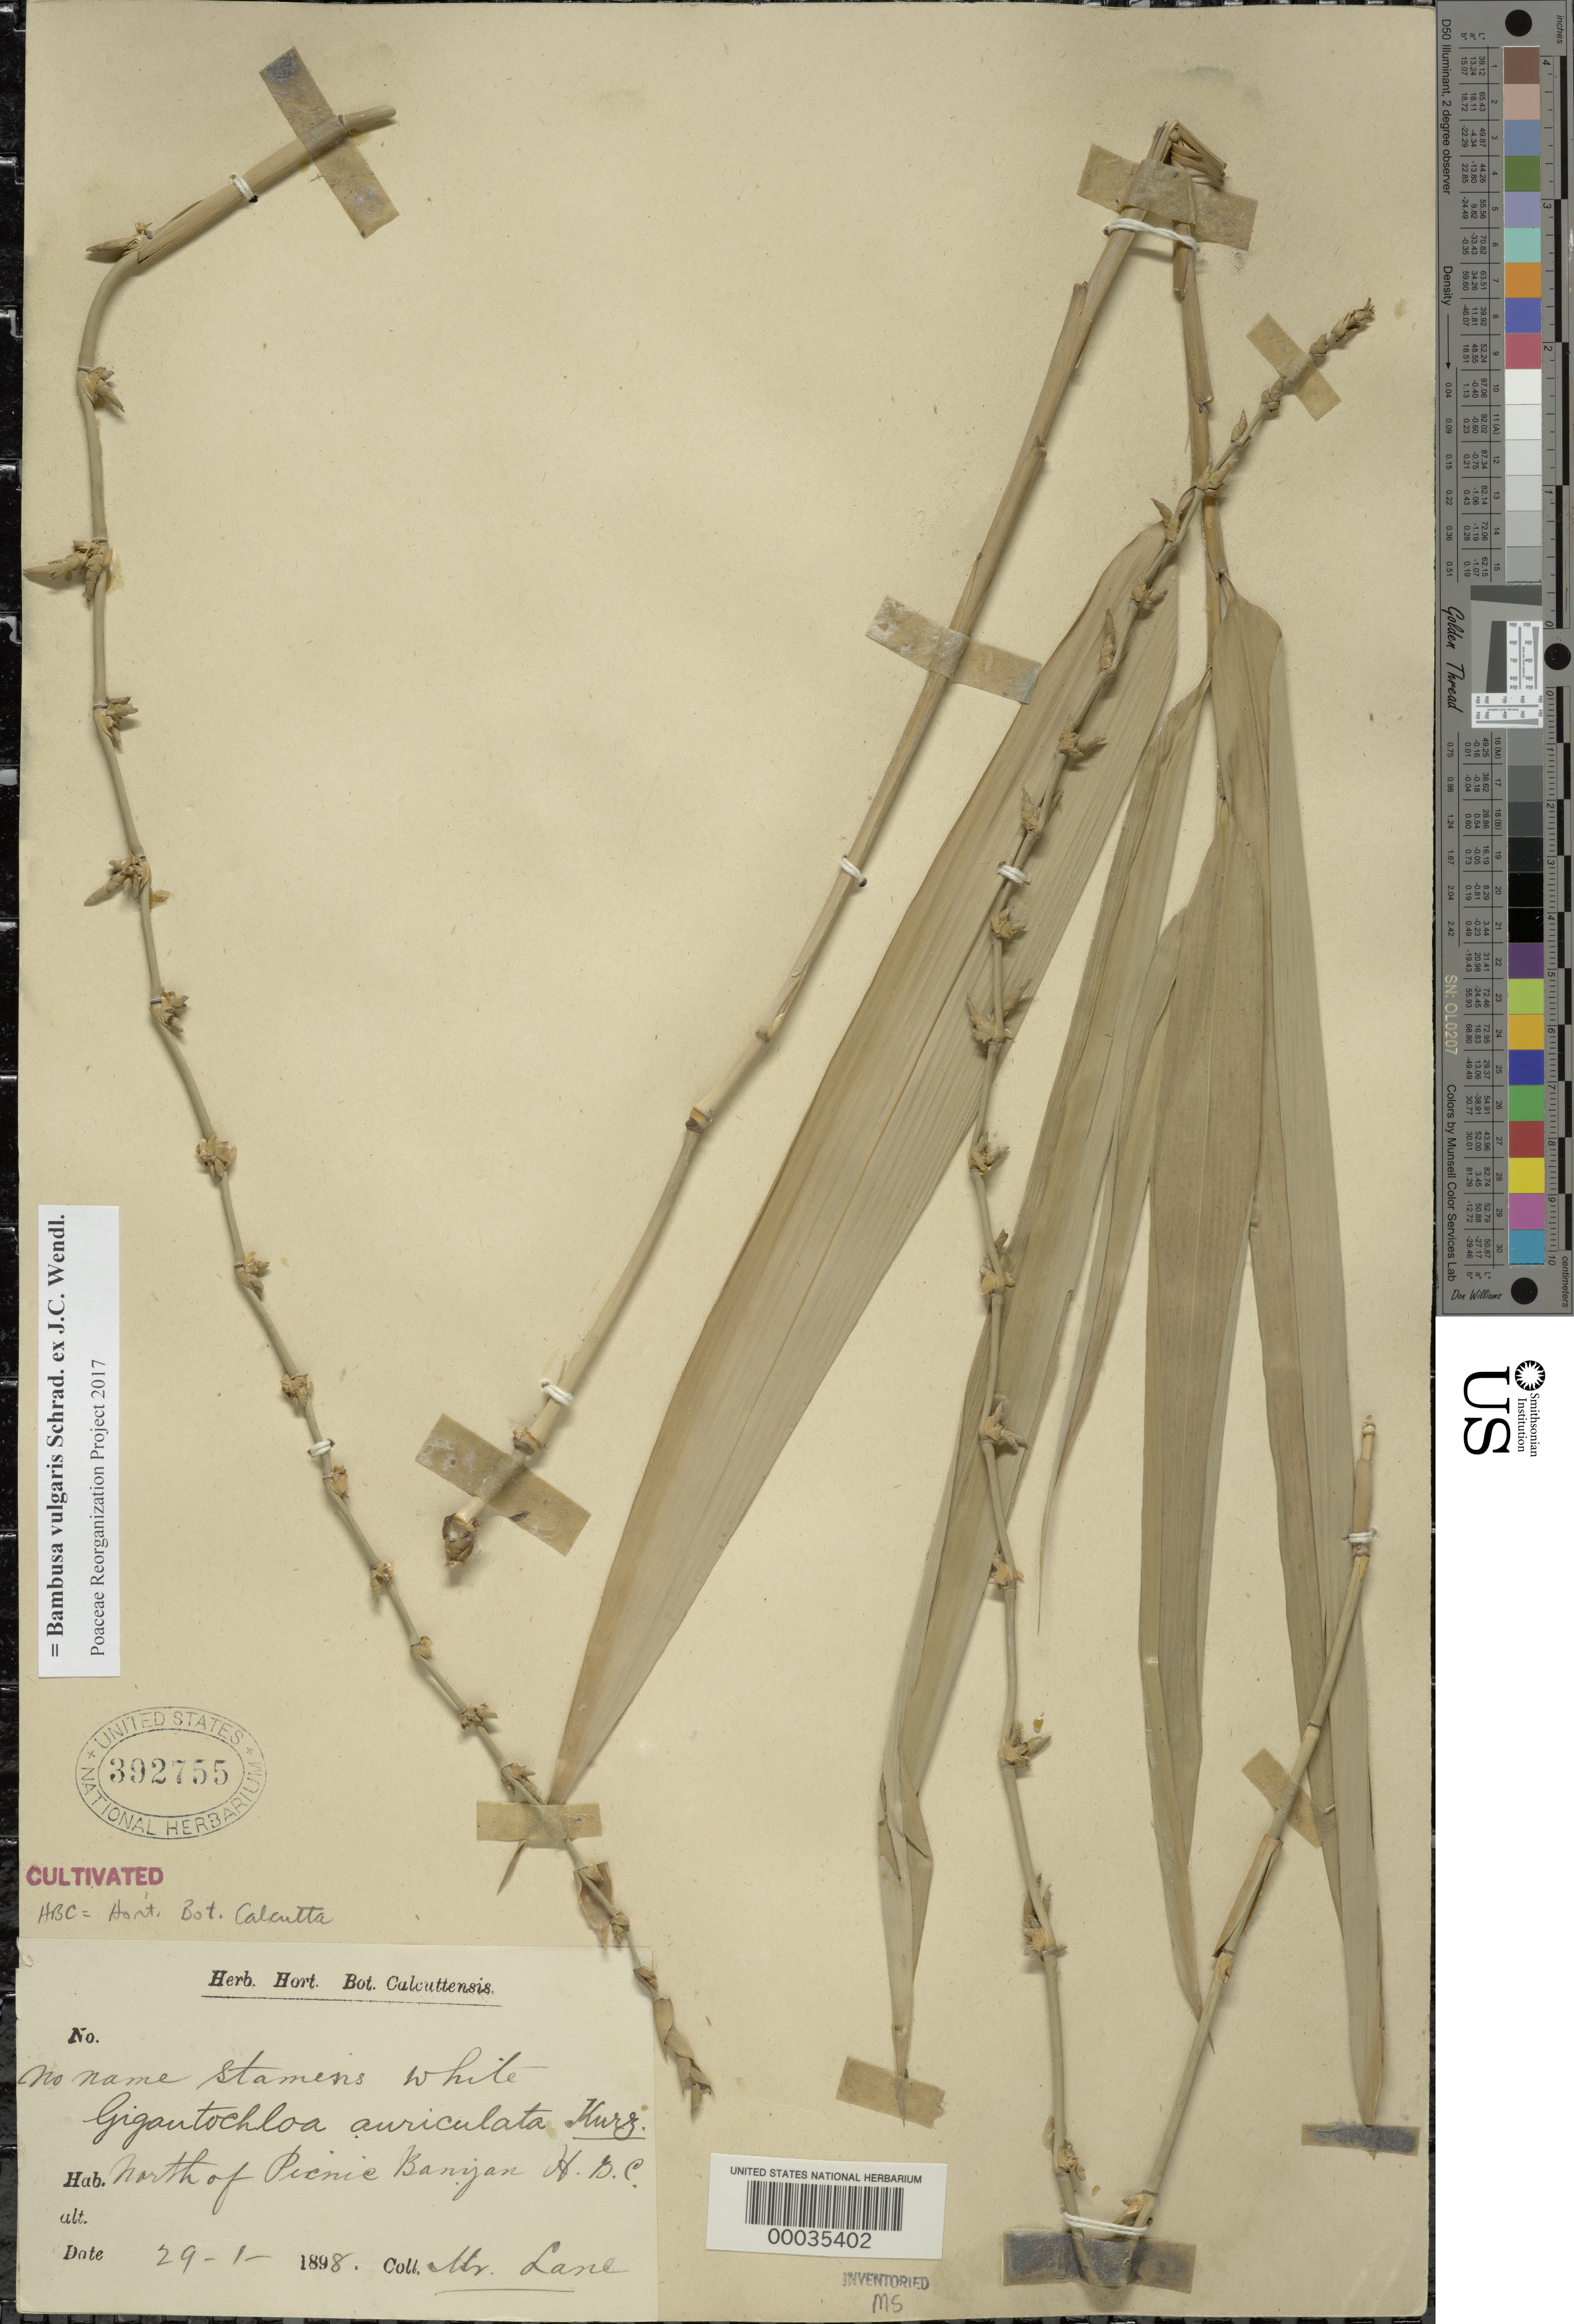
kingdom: Plantae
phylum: Tracheophyta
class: Liliopsida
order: Poales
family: Poaceae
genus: Bambusa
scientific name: Bambusa vulgaris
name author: Schrad. ex J.C. Wendl.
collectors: Lane, --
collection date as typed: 29 Jan 1898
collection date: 1898-01-29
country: India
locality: Calcutta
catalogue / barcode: US 392755